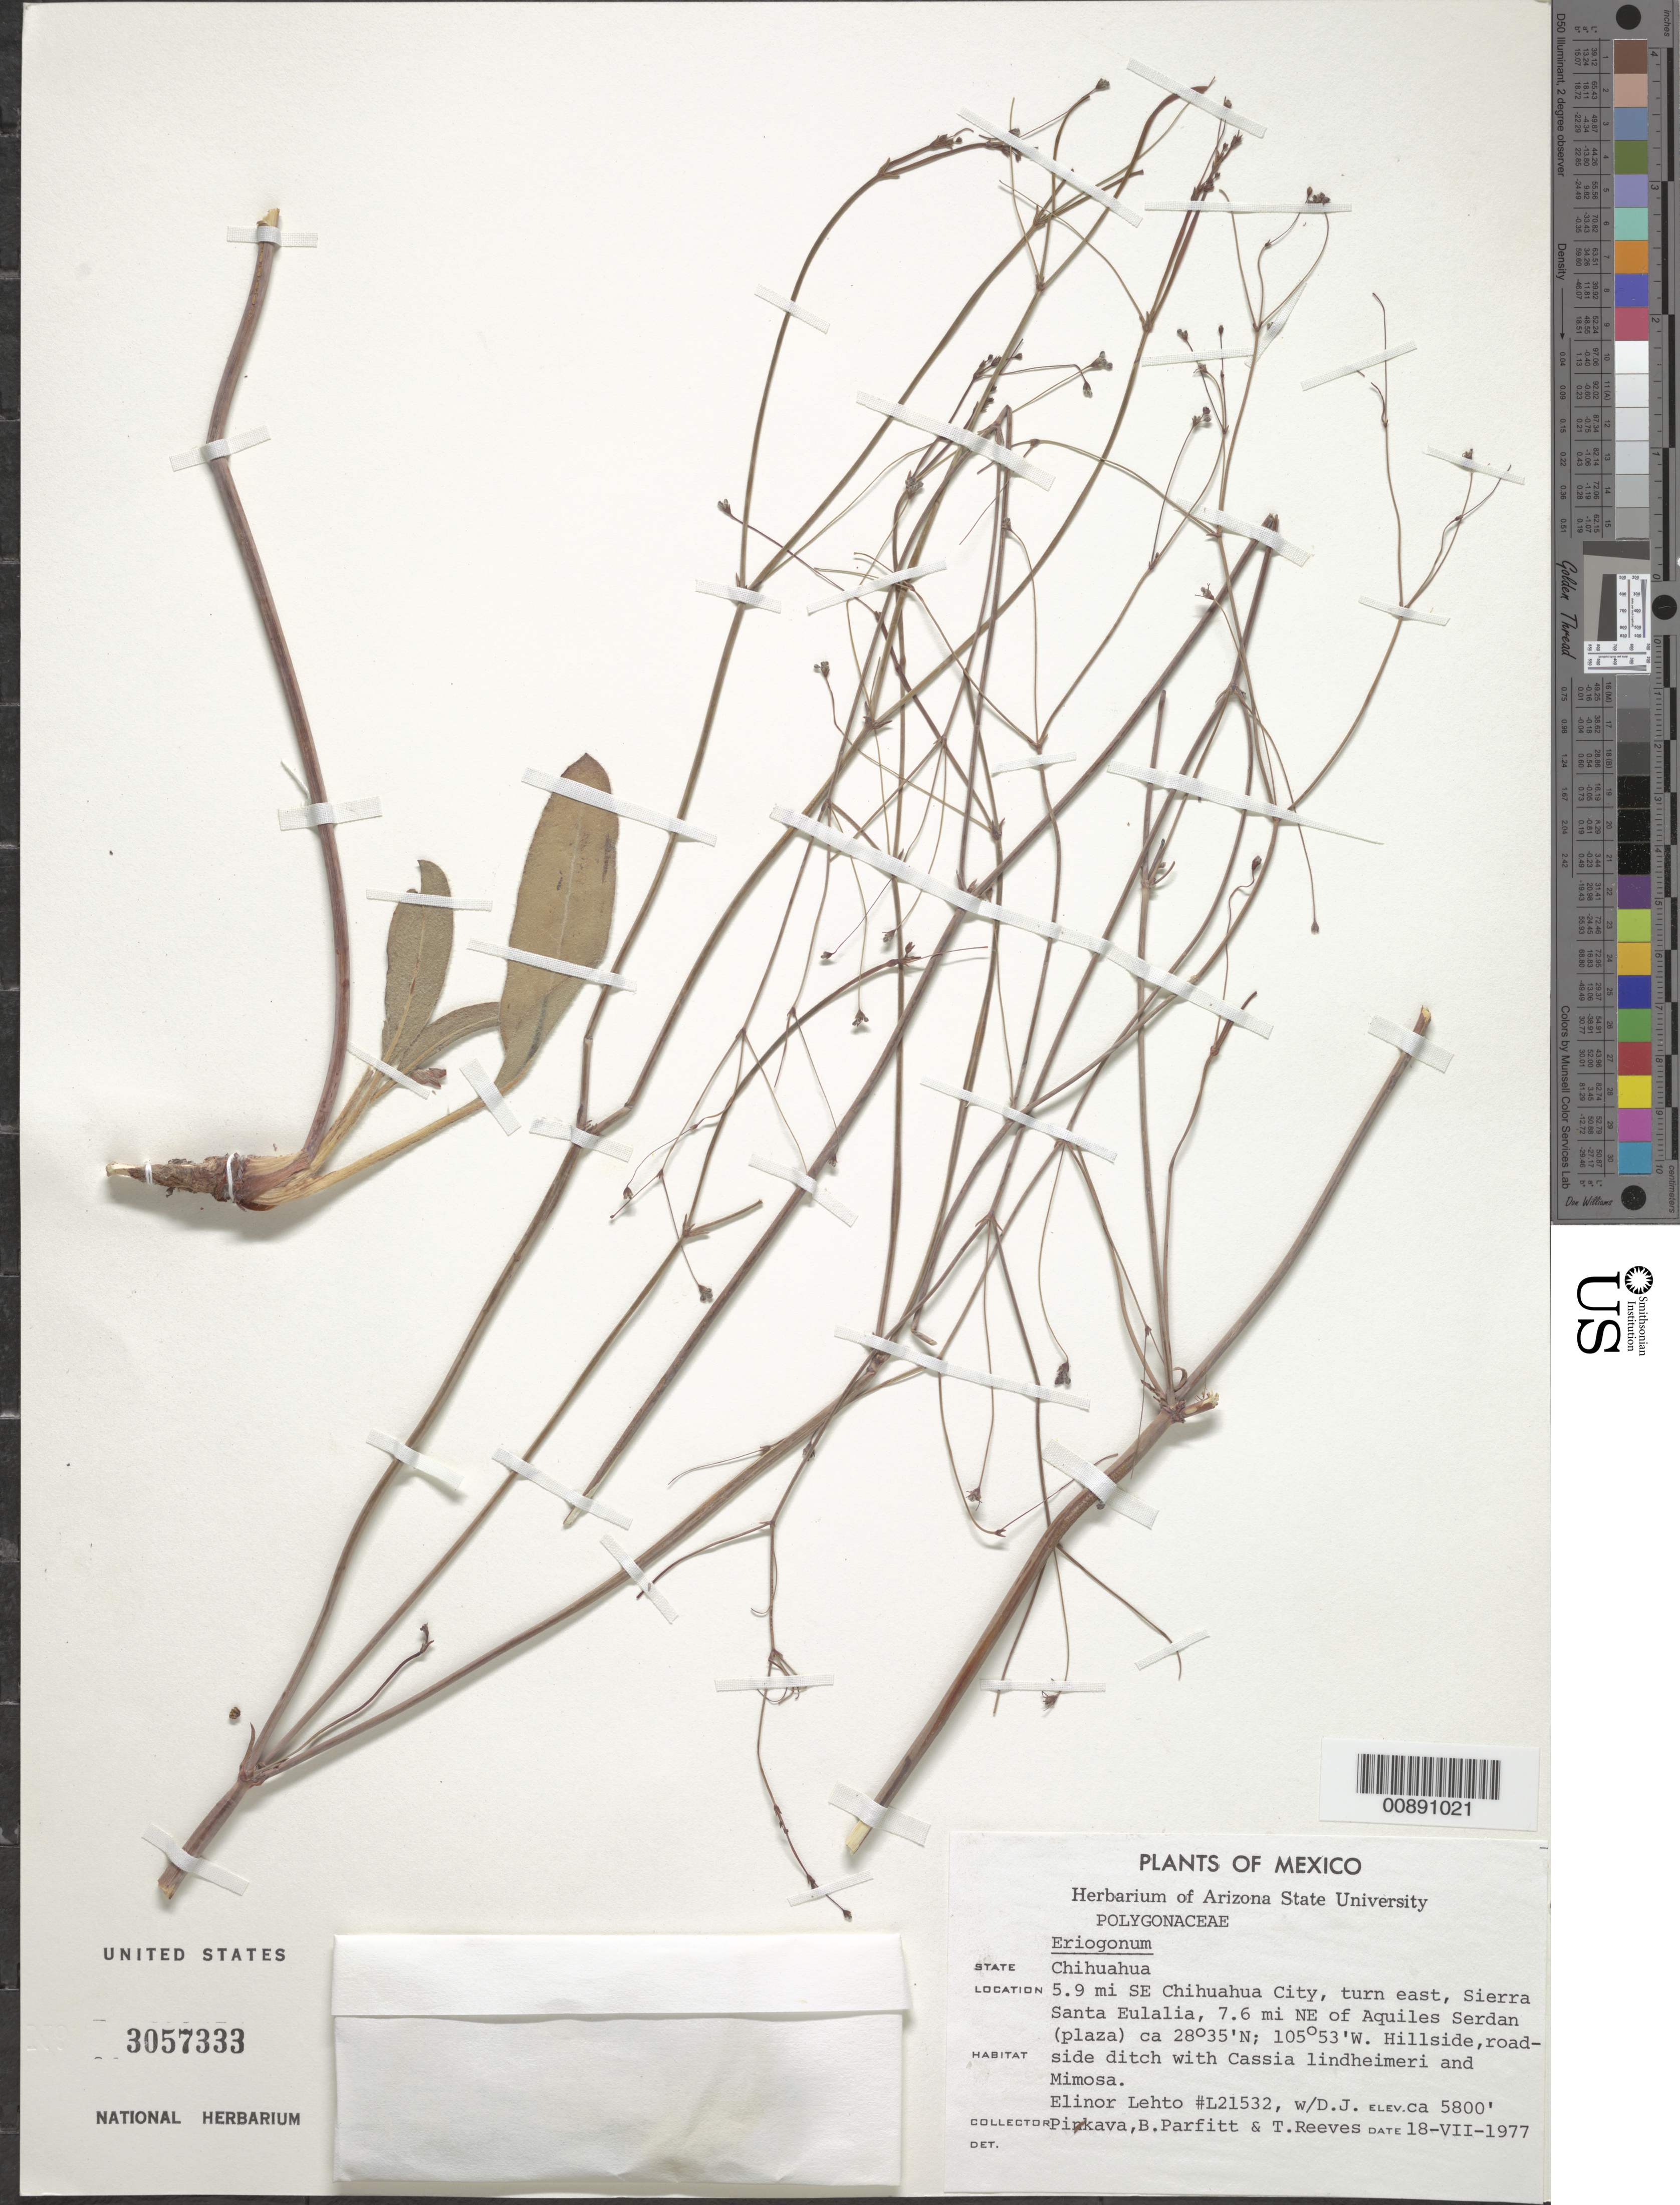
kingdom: Plantae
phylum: Tracheophyta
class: Magnoliopsida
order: Caryophyllales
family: Polygonaceae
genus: Eriogonum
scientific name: Eriogonum sp.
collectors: E. Lehto, D. J. Pinkava & B. Parfitt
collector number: L21532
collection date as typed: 18 Jul 1977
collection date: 1977-07-18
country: Mexico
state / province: Chihuahua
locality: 5.9 mi SE Chihuahua City, turn east, Sierra Santa Eulalia, 7.6 mi NE of Aquiles Serdan (plaza).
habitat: Hillside, roadside ditch with Cassia lindheimeri and Mimosa.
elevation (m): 1768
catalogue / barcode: US 3057333